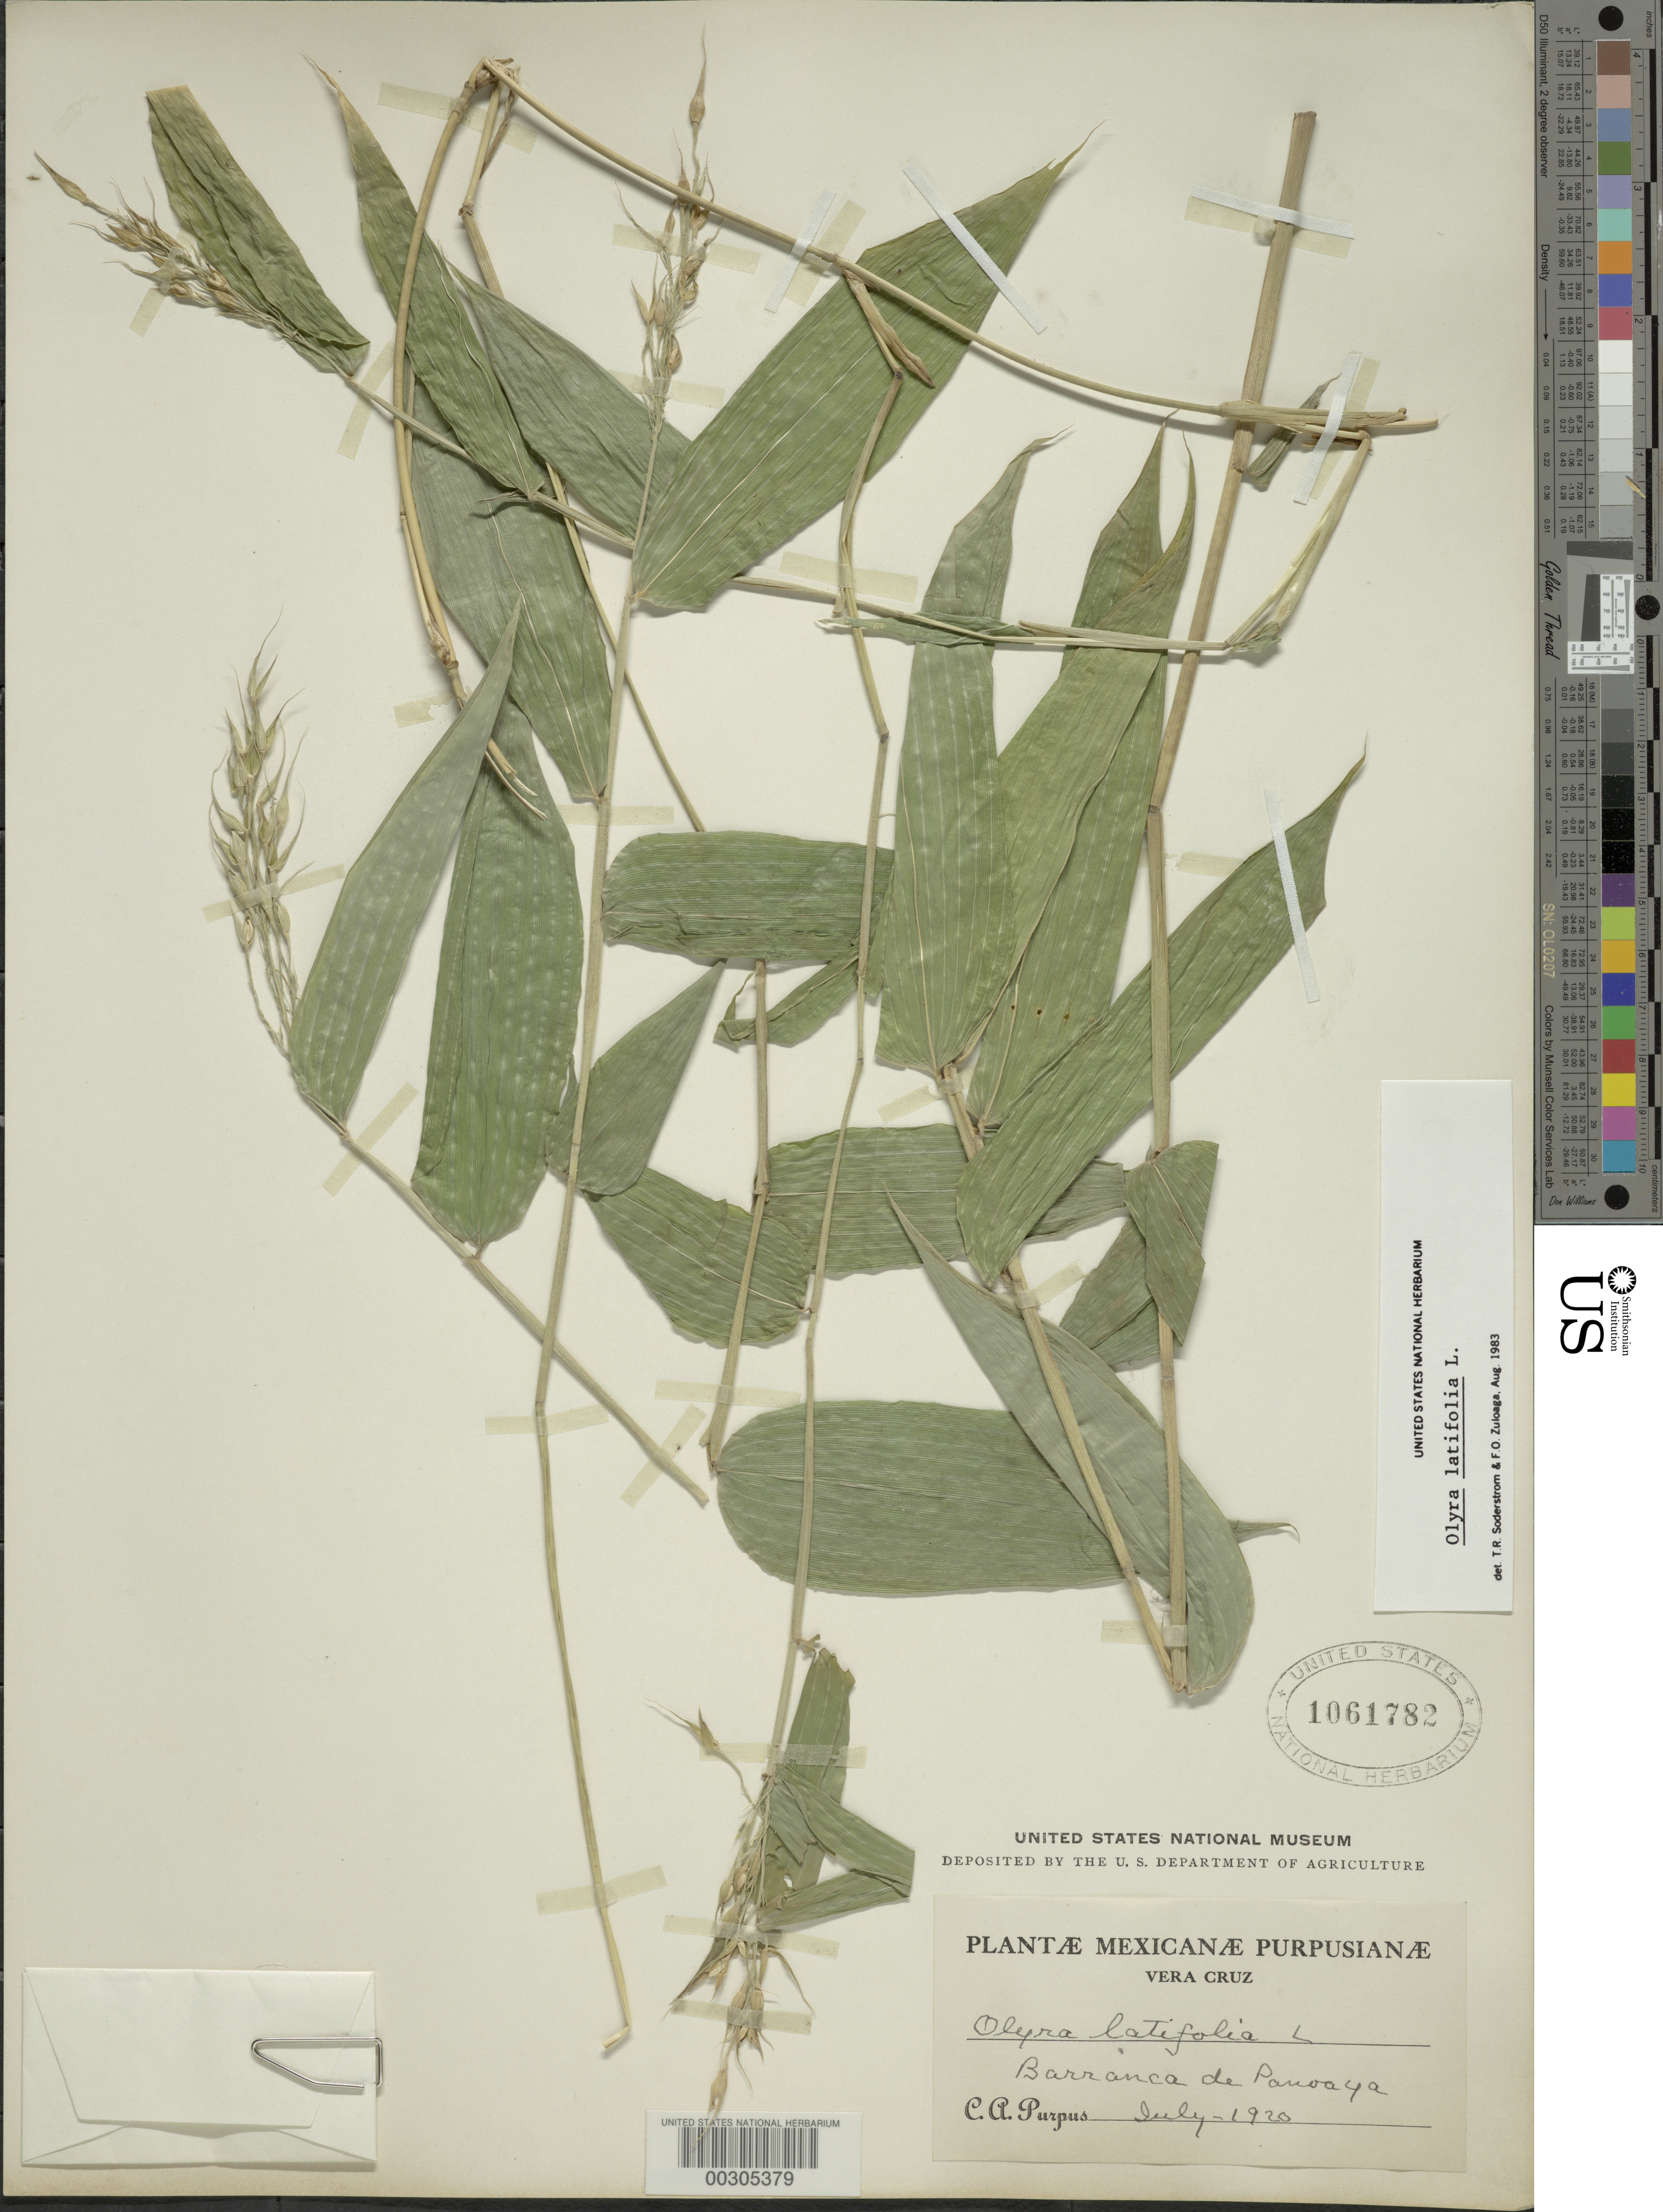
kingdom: Plantae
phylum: Tracheophyta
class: Liliopsida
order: Poales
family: Poaceae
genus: Olyra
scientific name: Olyra latifolia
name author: L.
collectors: C. A. Purpus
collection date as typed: Jul 1920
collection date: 1920-07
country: Mexico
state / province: Veracruz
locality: Barranca de panoaya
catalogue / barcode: US 1061782